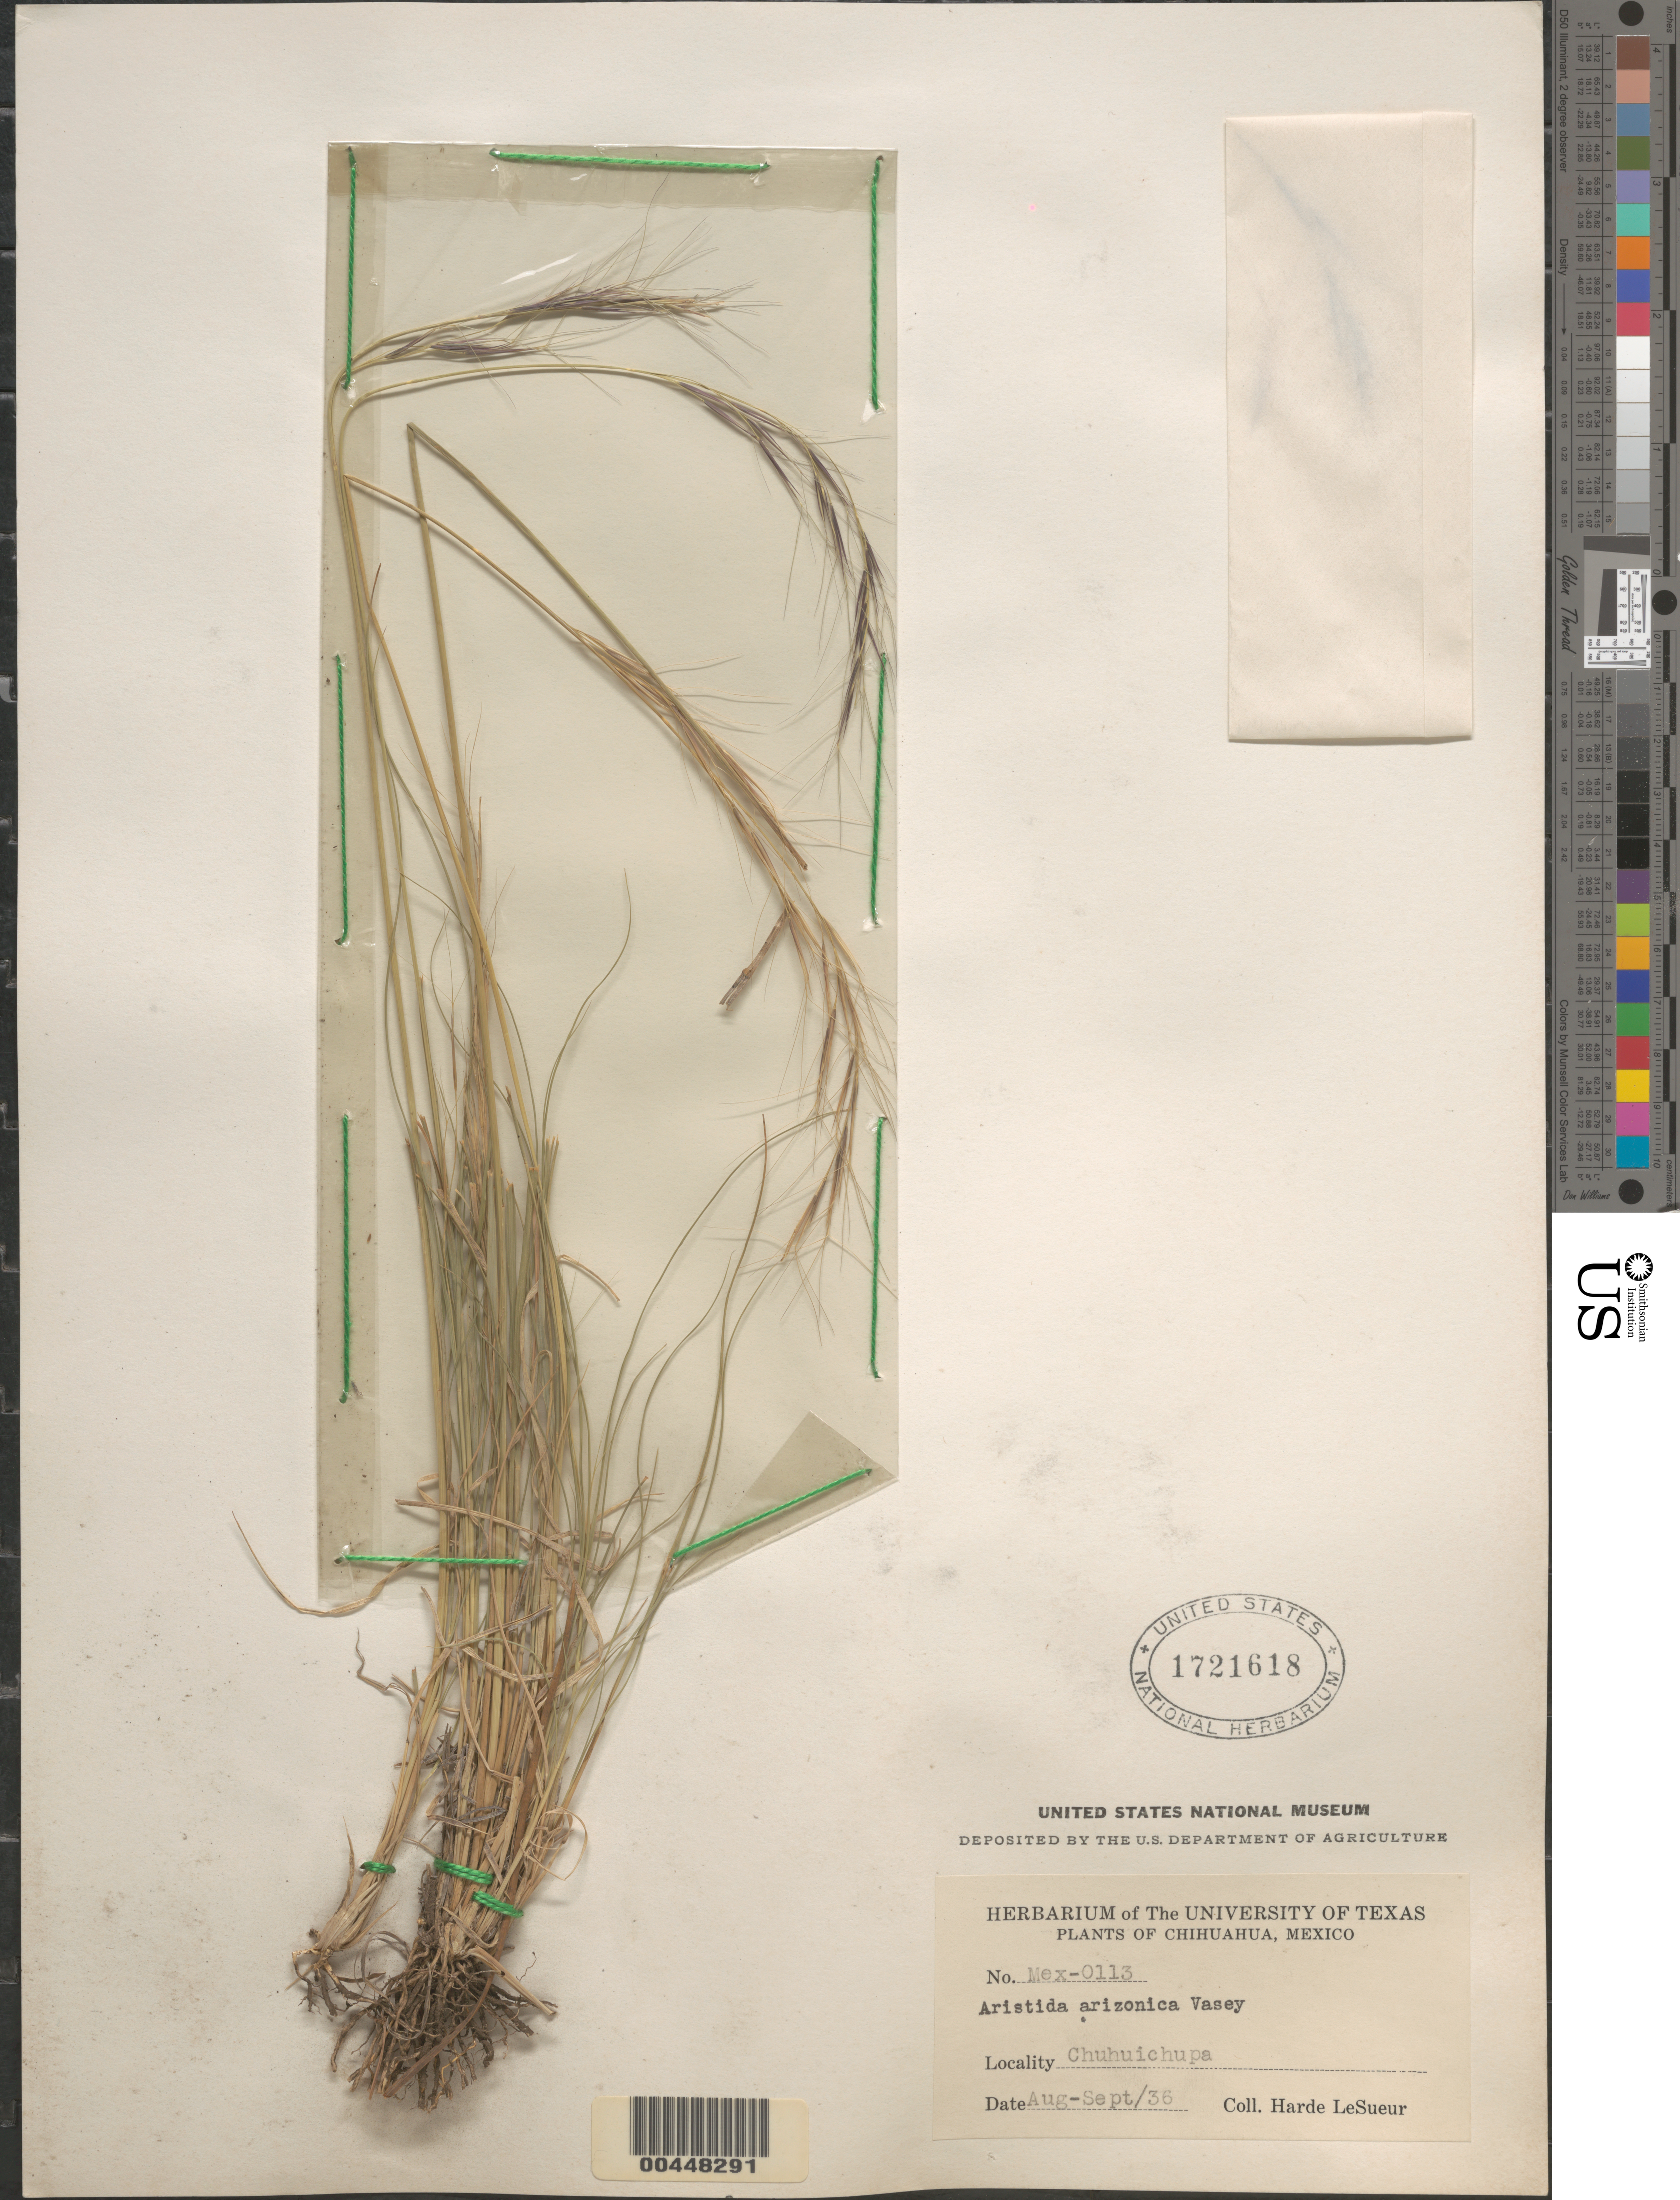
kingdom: Plantae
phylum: Tracheophyta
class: Liliopsida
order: Poales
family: Poaceae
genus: Aristida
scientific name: Aristida arizonica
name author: Vasey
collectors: D. H. LeSueur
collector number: Mex-0113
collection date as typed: Aug 1936 to Sep 1936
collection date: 1936-08/1936-09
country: Mexico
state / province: Chihuahua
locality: Chuhuichupa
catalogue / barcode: US 1721618